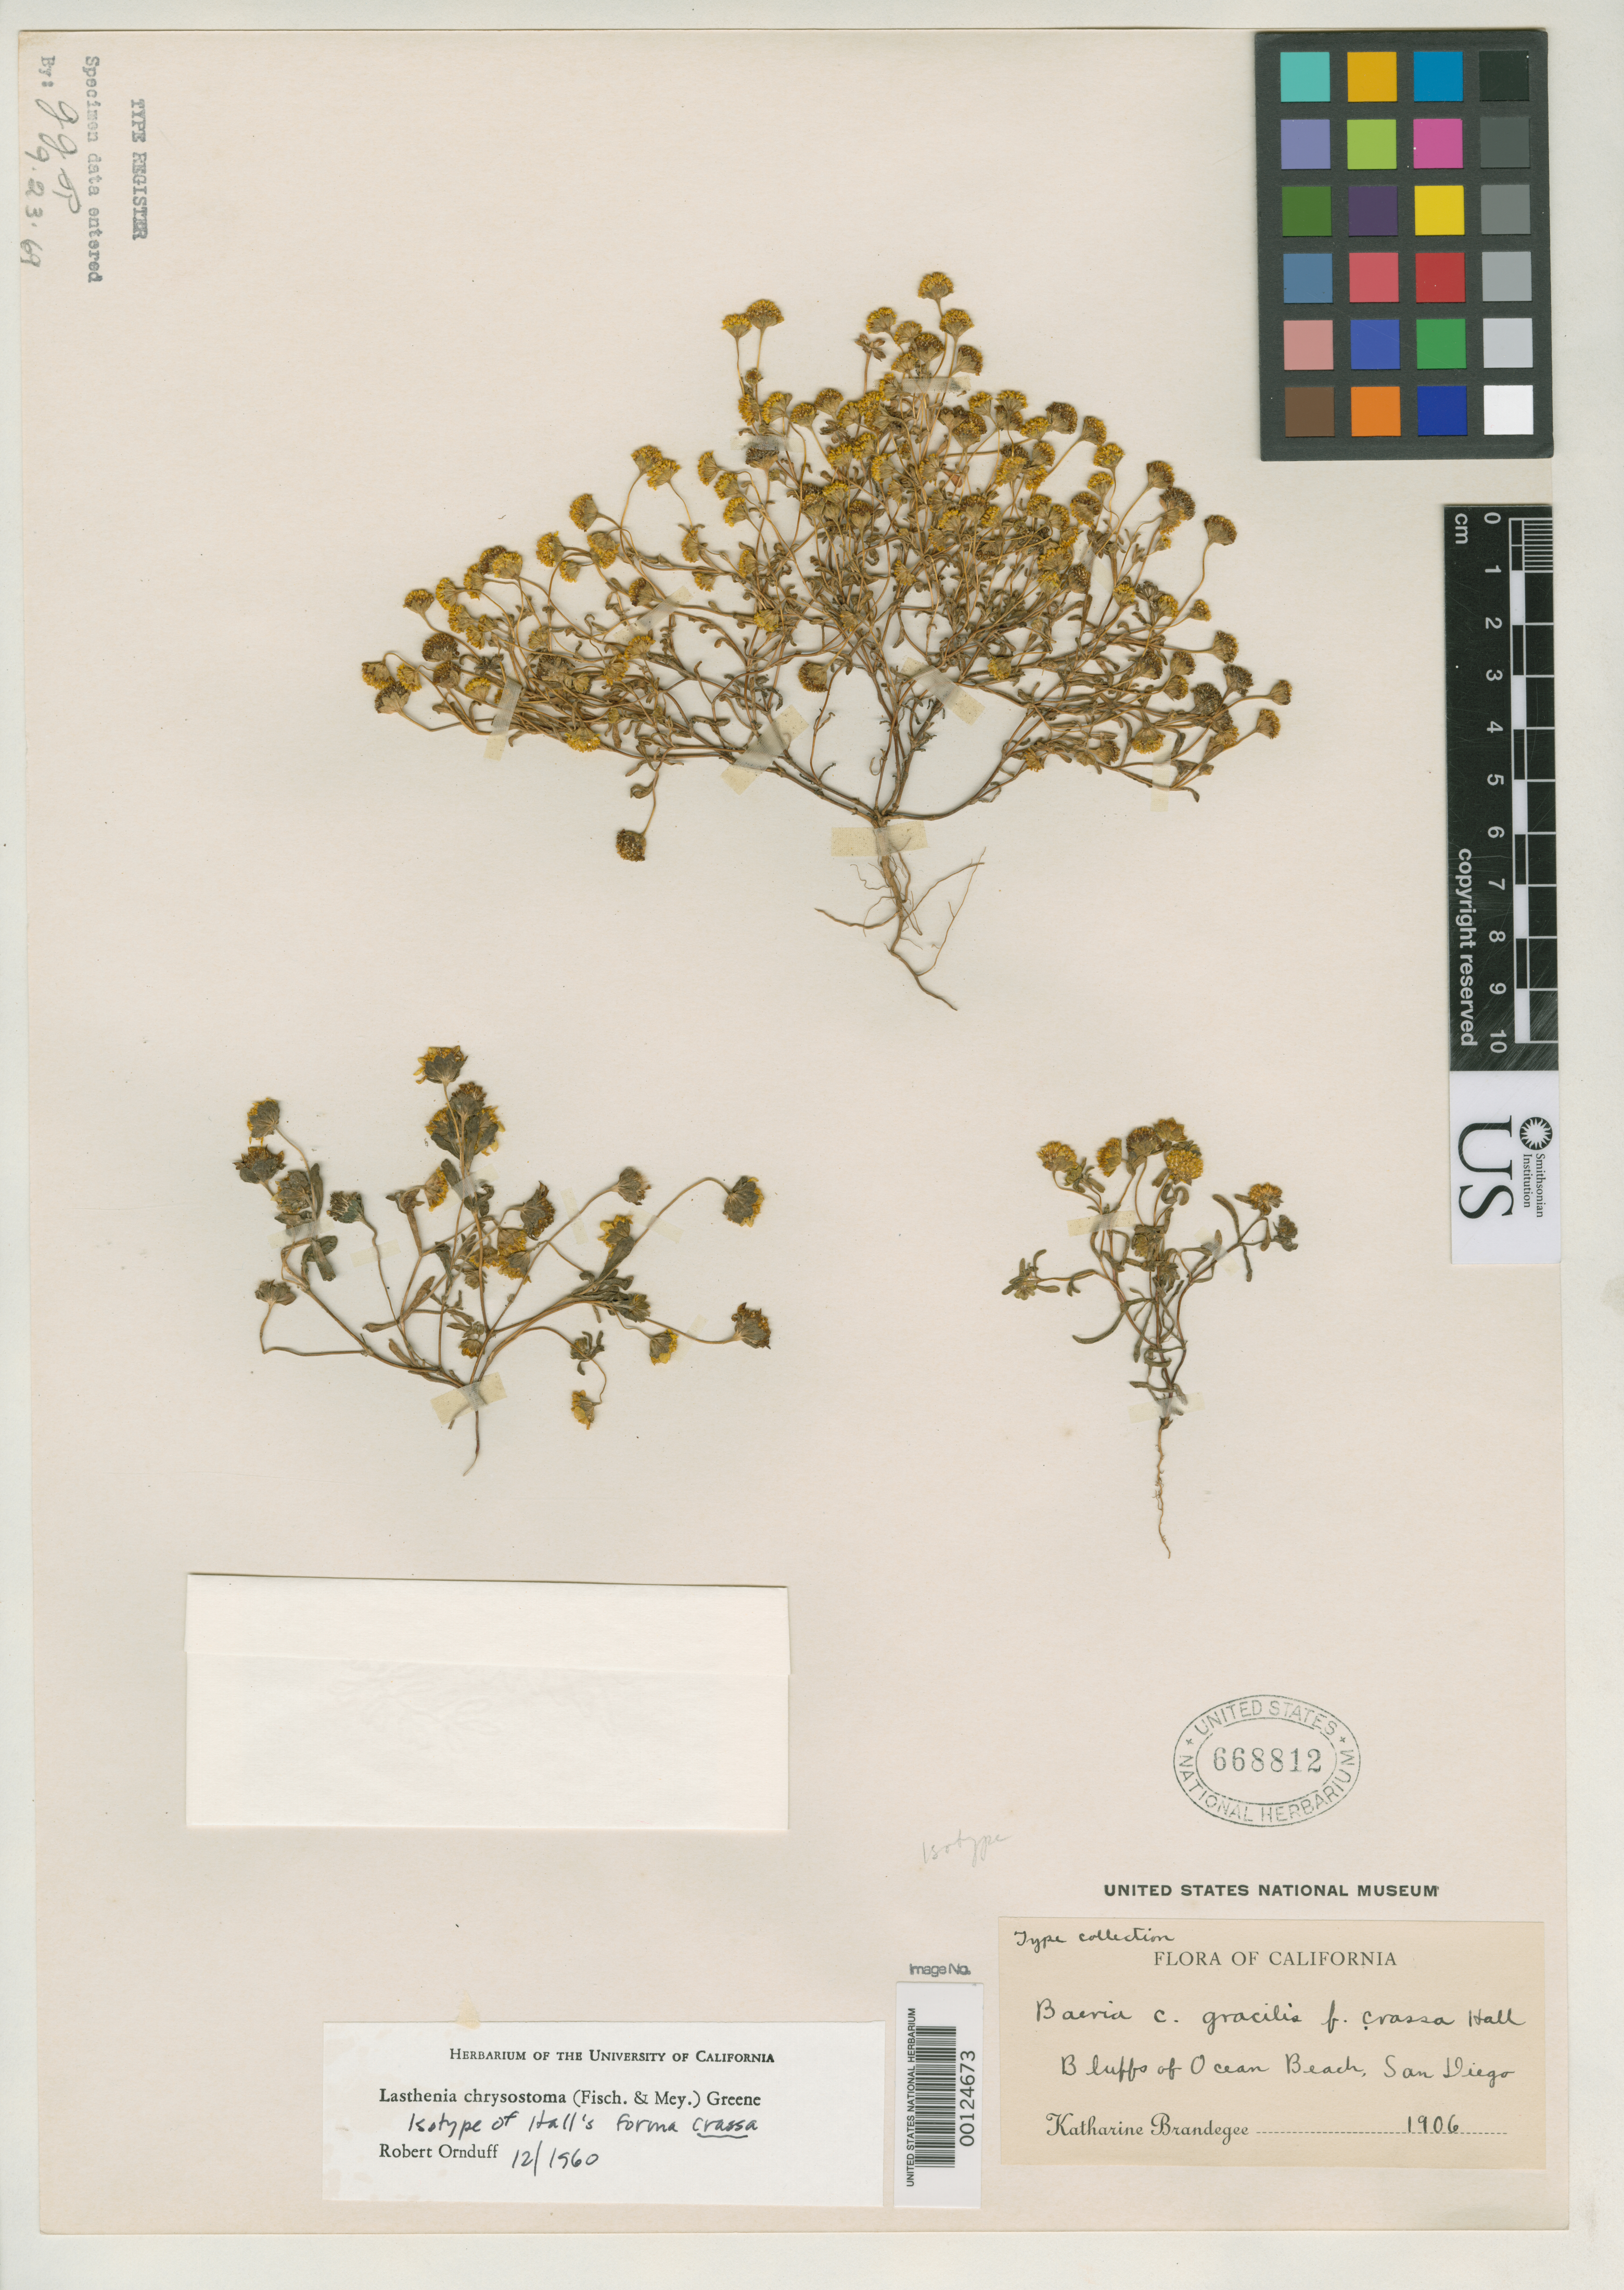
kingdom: Plantae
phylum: Tracheophyta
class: Magnoliopsida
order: Asterales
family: Asteraceae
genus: Baeria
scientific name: Baeria chrysostoma f. crassa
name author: H.M. Hall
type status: Isotype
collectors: M. K. Brandegee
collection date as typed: May 1906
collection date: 1906-05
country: United States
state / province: California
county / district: San Diego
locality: Ocean Beach.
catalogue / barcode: US 668812